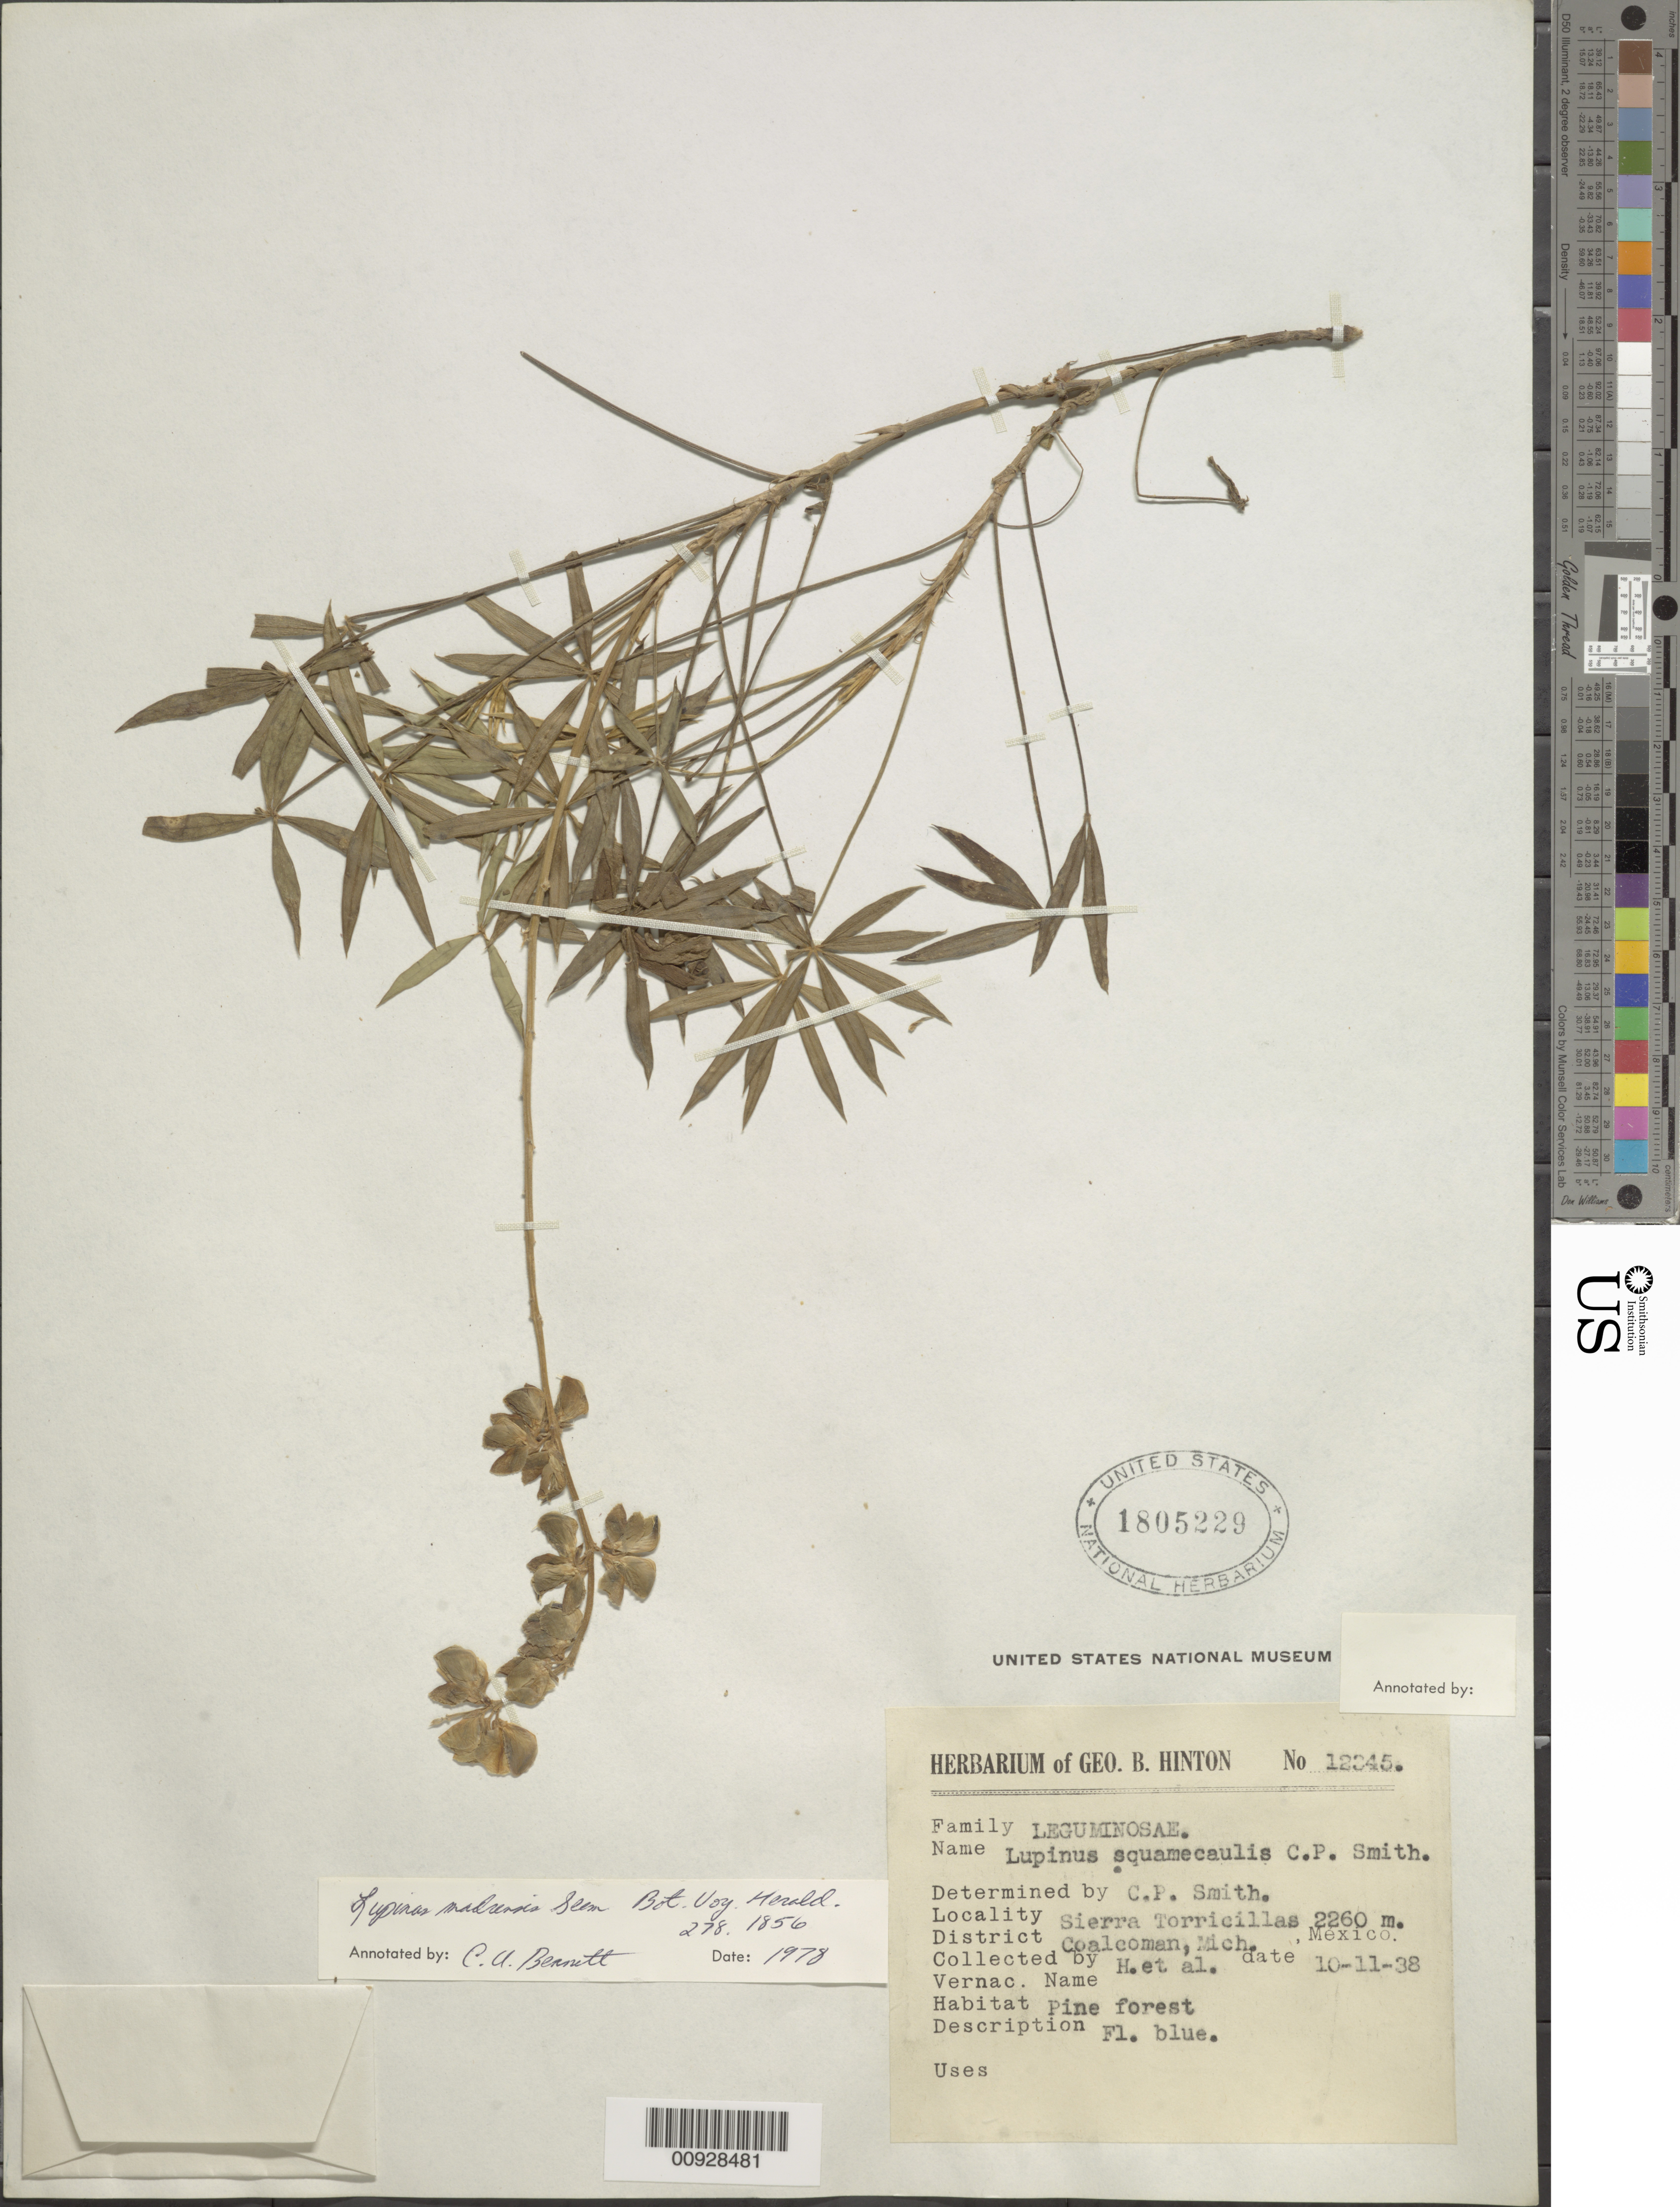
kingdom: Plantae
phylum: Tracheophyta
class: Magnoliopsida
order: Fabales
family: Fabaceae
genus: Lupinus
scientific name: Lupinus madrensis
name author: Seem.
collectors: G. B. Hinton & et al.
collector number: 12345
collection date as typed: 11 Oct 1938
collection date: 1938-10-11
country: Mexico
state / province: Michoacán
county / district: Coalcomán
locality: Sierra Torricillas, District Coalcomán, Michoacán.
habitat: Pine forest.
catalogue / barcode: US 1805229